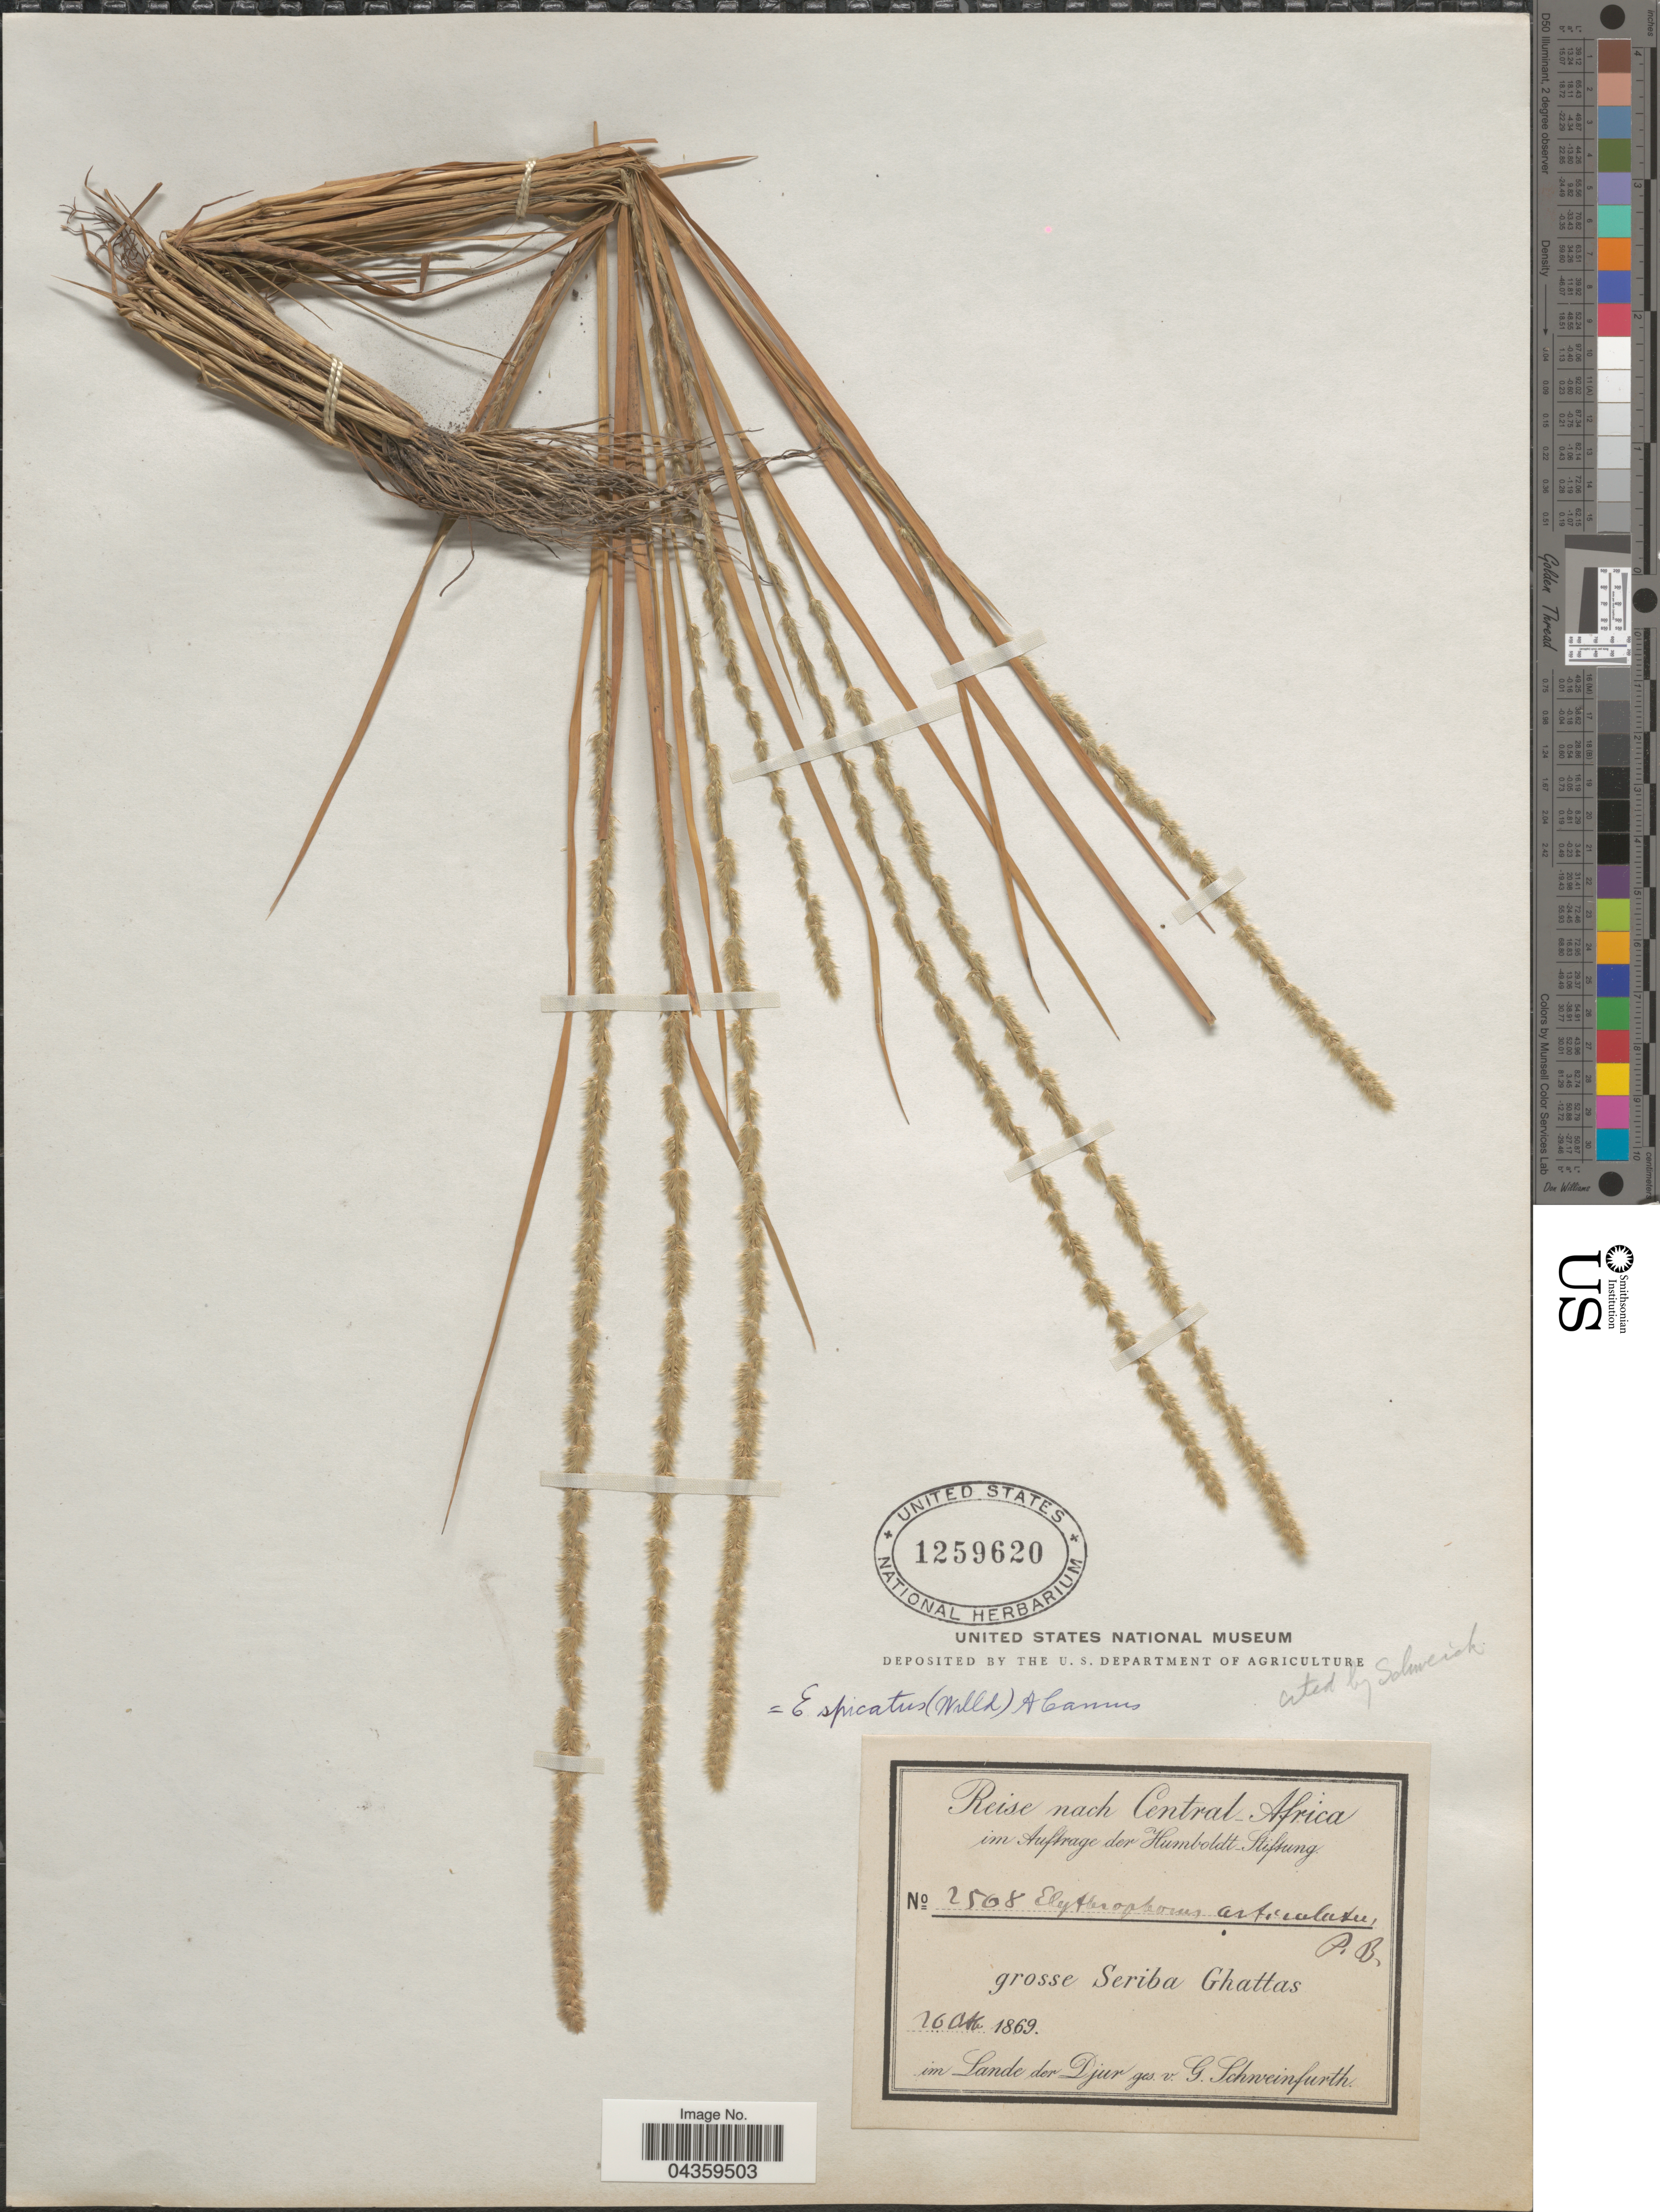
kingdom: Plantae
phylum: Tracheophyta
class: Liliopsida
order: Poales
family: Poaceae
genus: Elytrophorus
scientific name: Elytrophorus spicatus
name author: (Willd.) A. Camus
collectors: G. A. Schweinfurth (herbarium)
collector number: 2508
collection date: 1869-10-26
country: South Sudan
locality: Reise nach Central Africa im Auftrage der Humboldt Stiftung. Grosse Seriba Ghattas. Im Lande der Djur.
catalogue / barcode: US 1259620